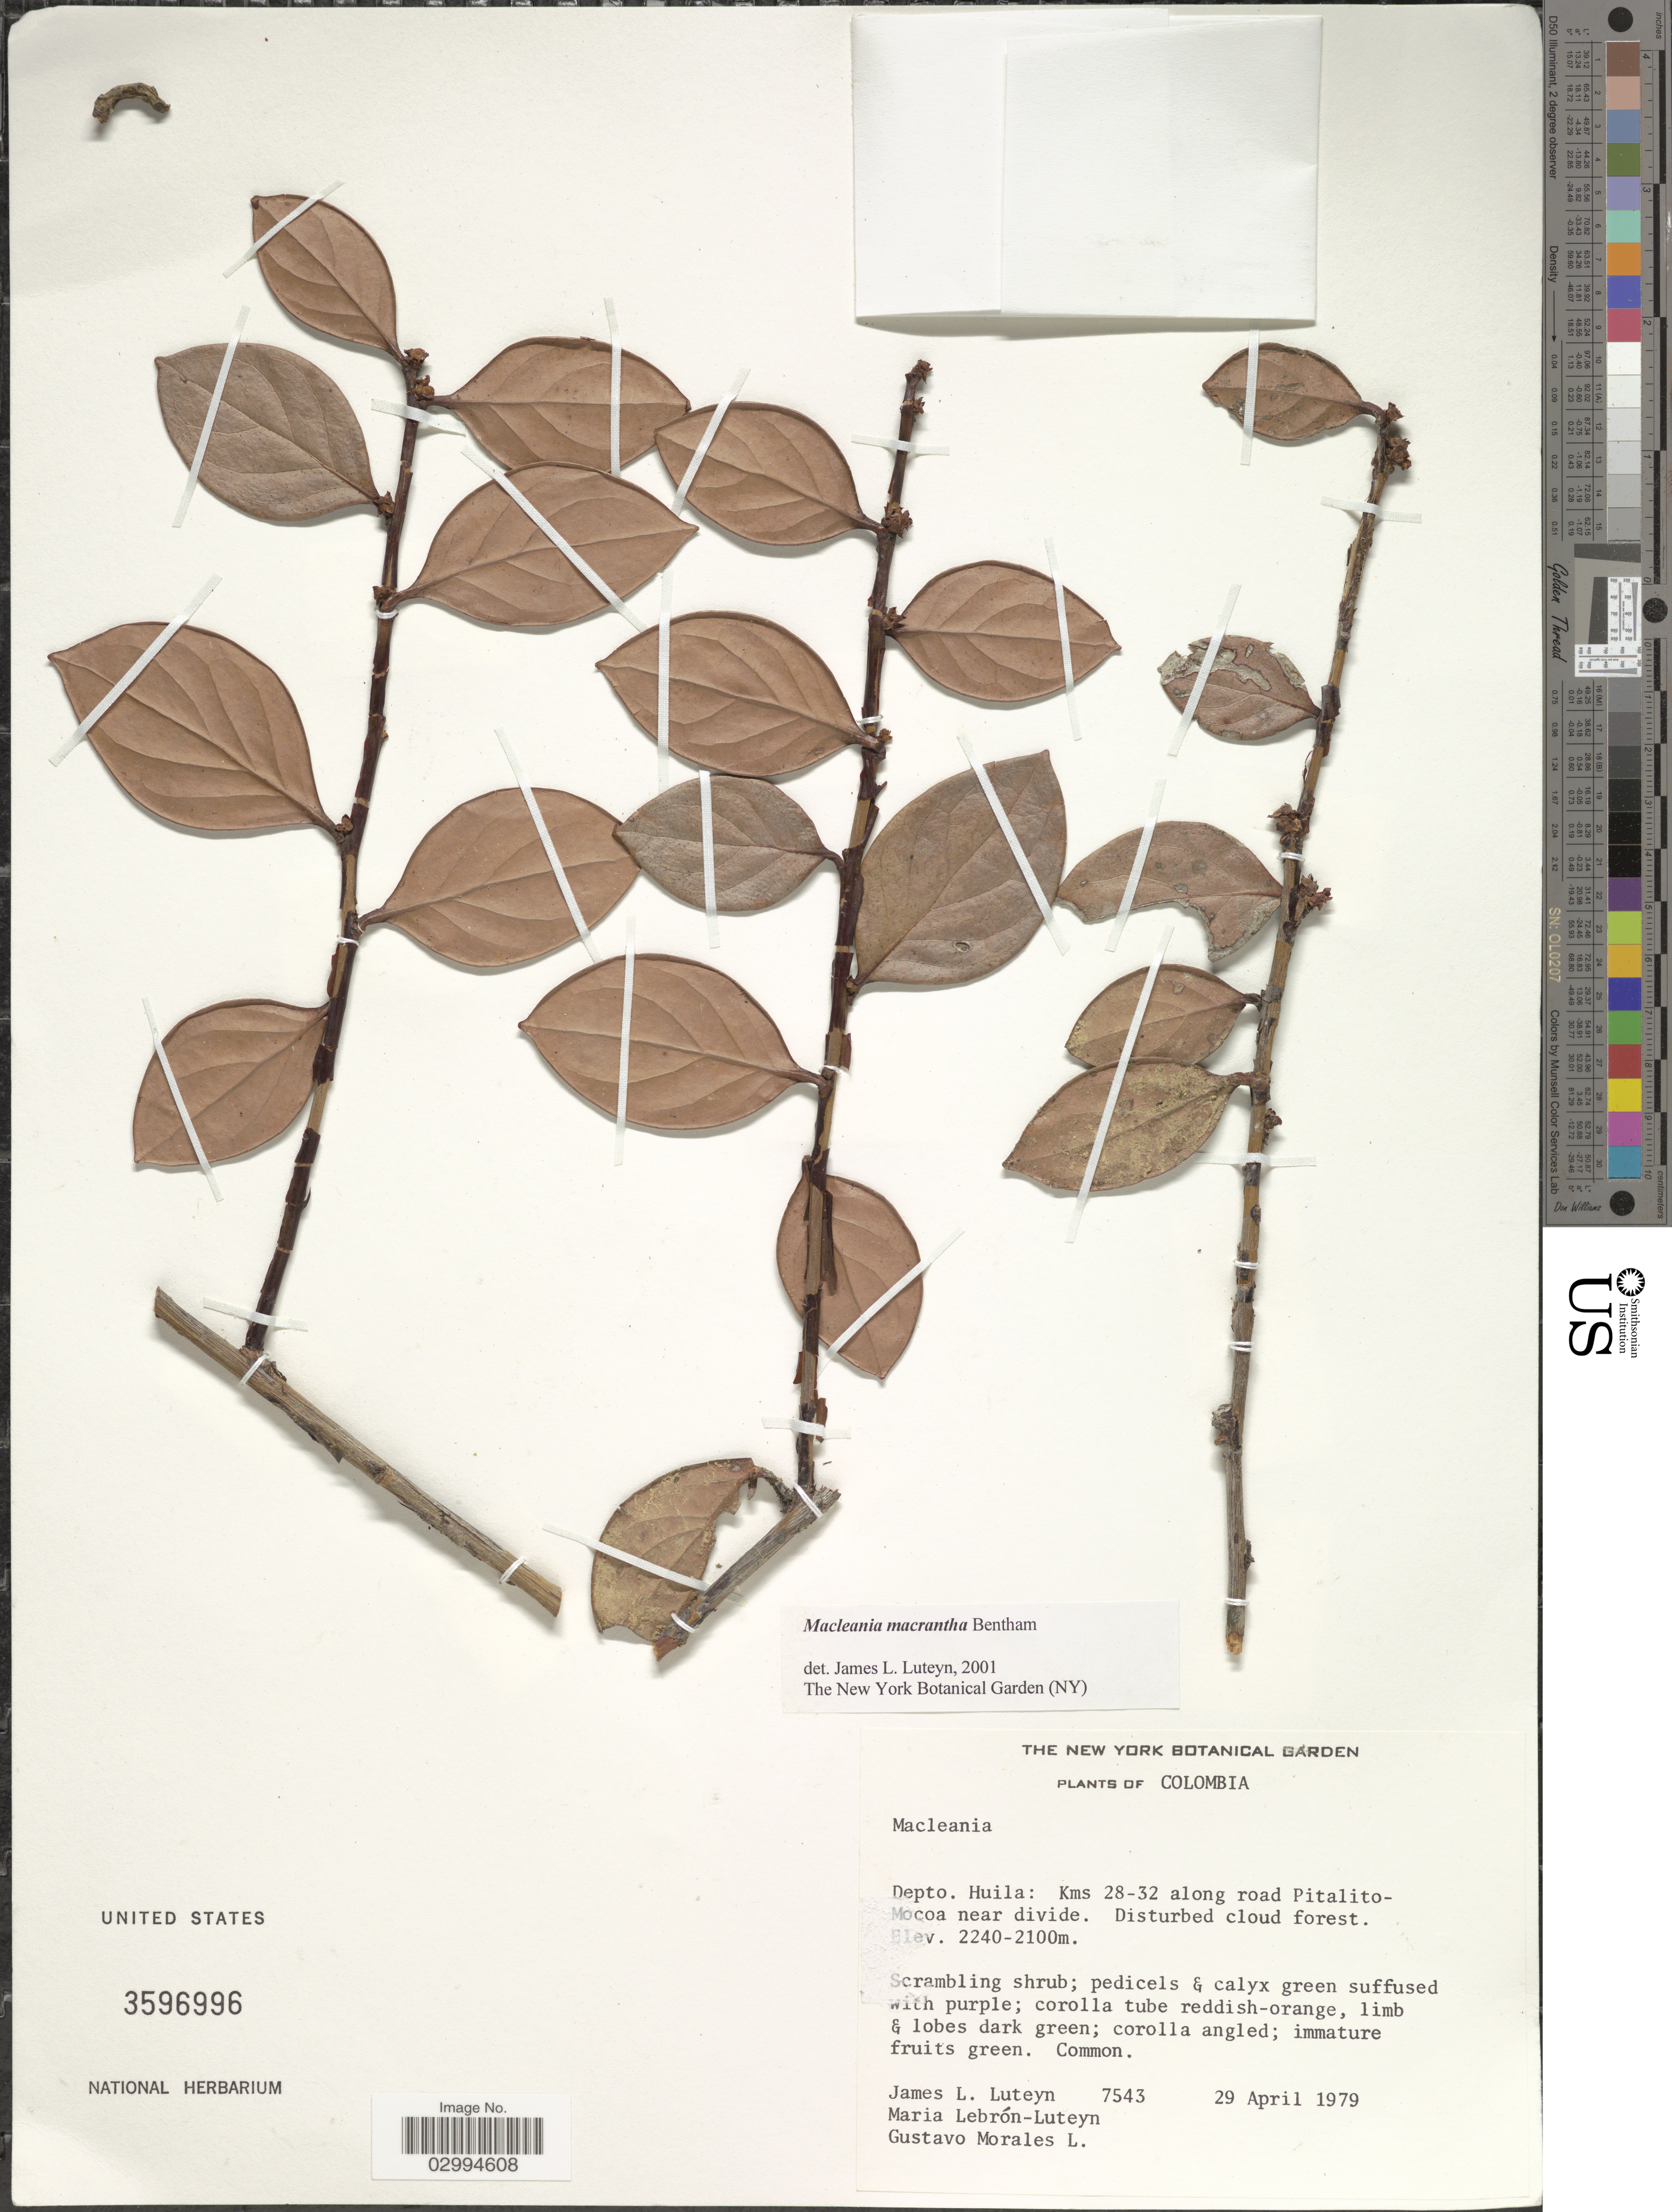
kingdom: Plantae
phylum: Tracheophyta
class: Magnoliopsida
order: Ericales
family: Ericaceae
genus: Macleania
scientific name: Macleania macrantha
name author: Benth.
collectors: J. L. Luteyn, M. L. Lebrón-Luteyn & G. Morales L.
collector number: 7543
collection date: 1979-04-29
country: Colombia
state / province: Huila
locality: Depto. Huila: Kms 28-32 along road Pitalito-Mocoa near divide.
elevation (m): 2100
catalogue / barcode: US 3596996